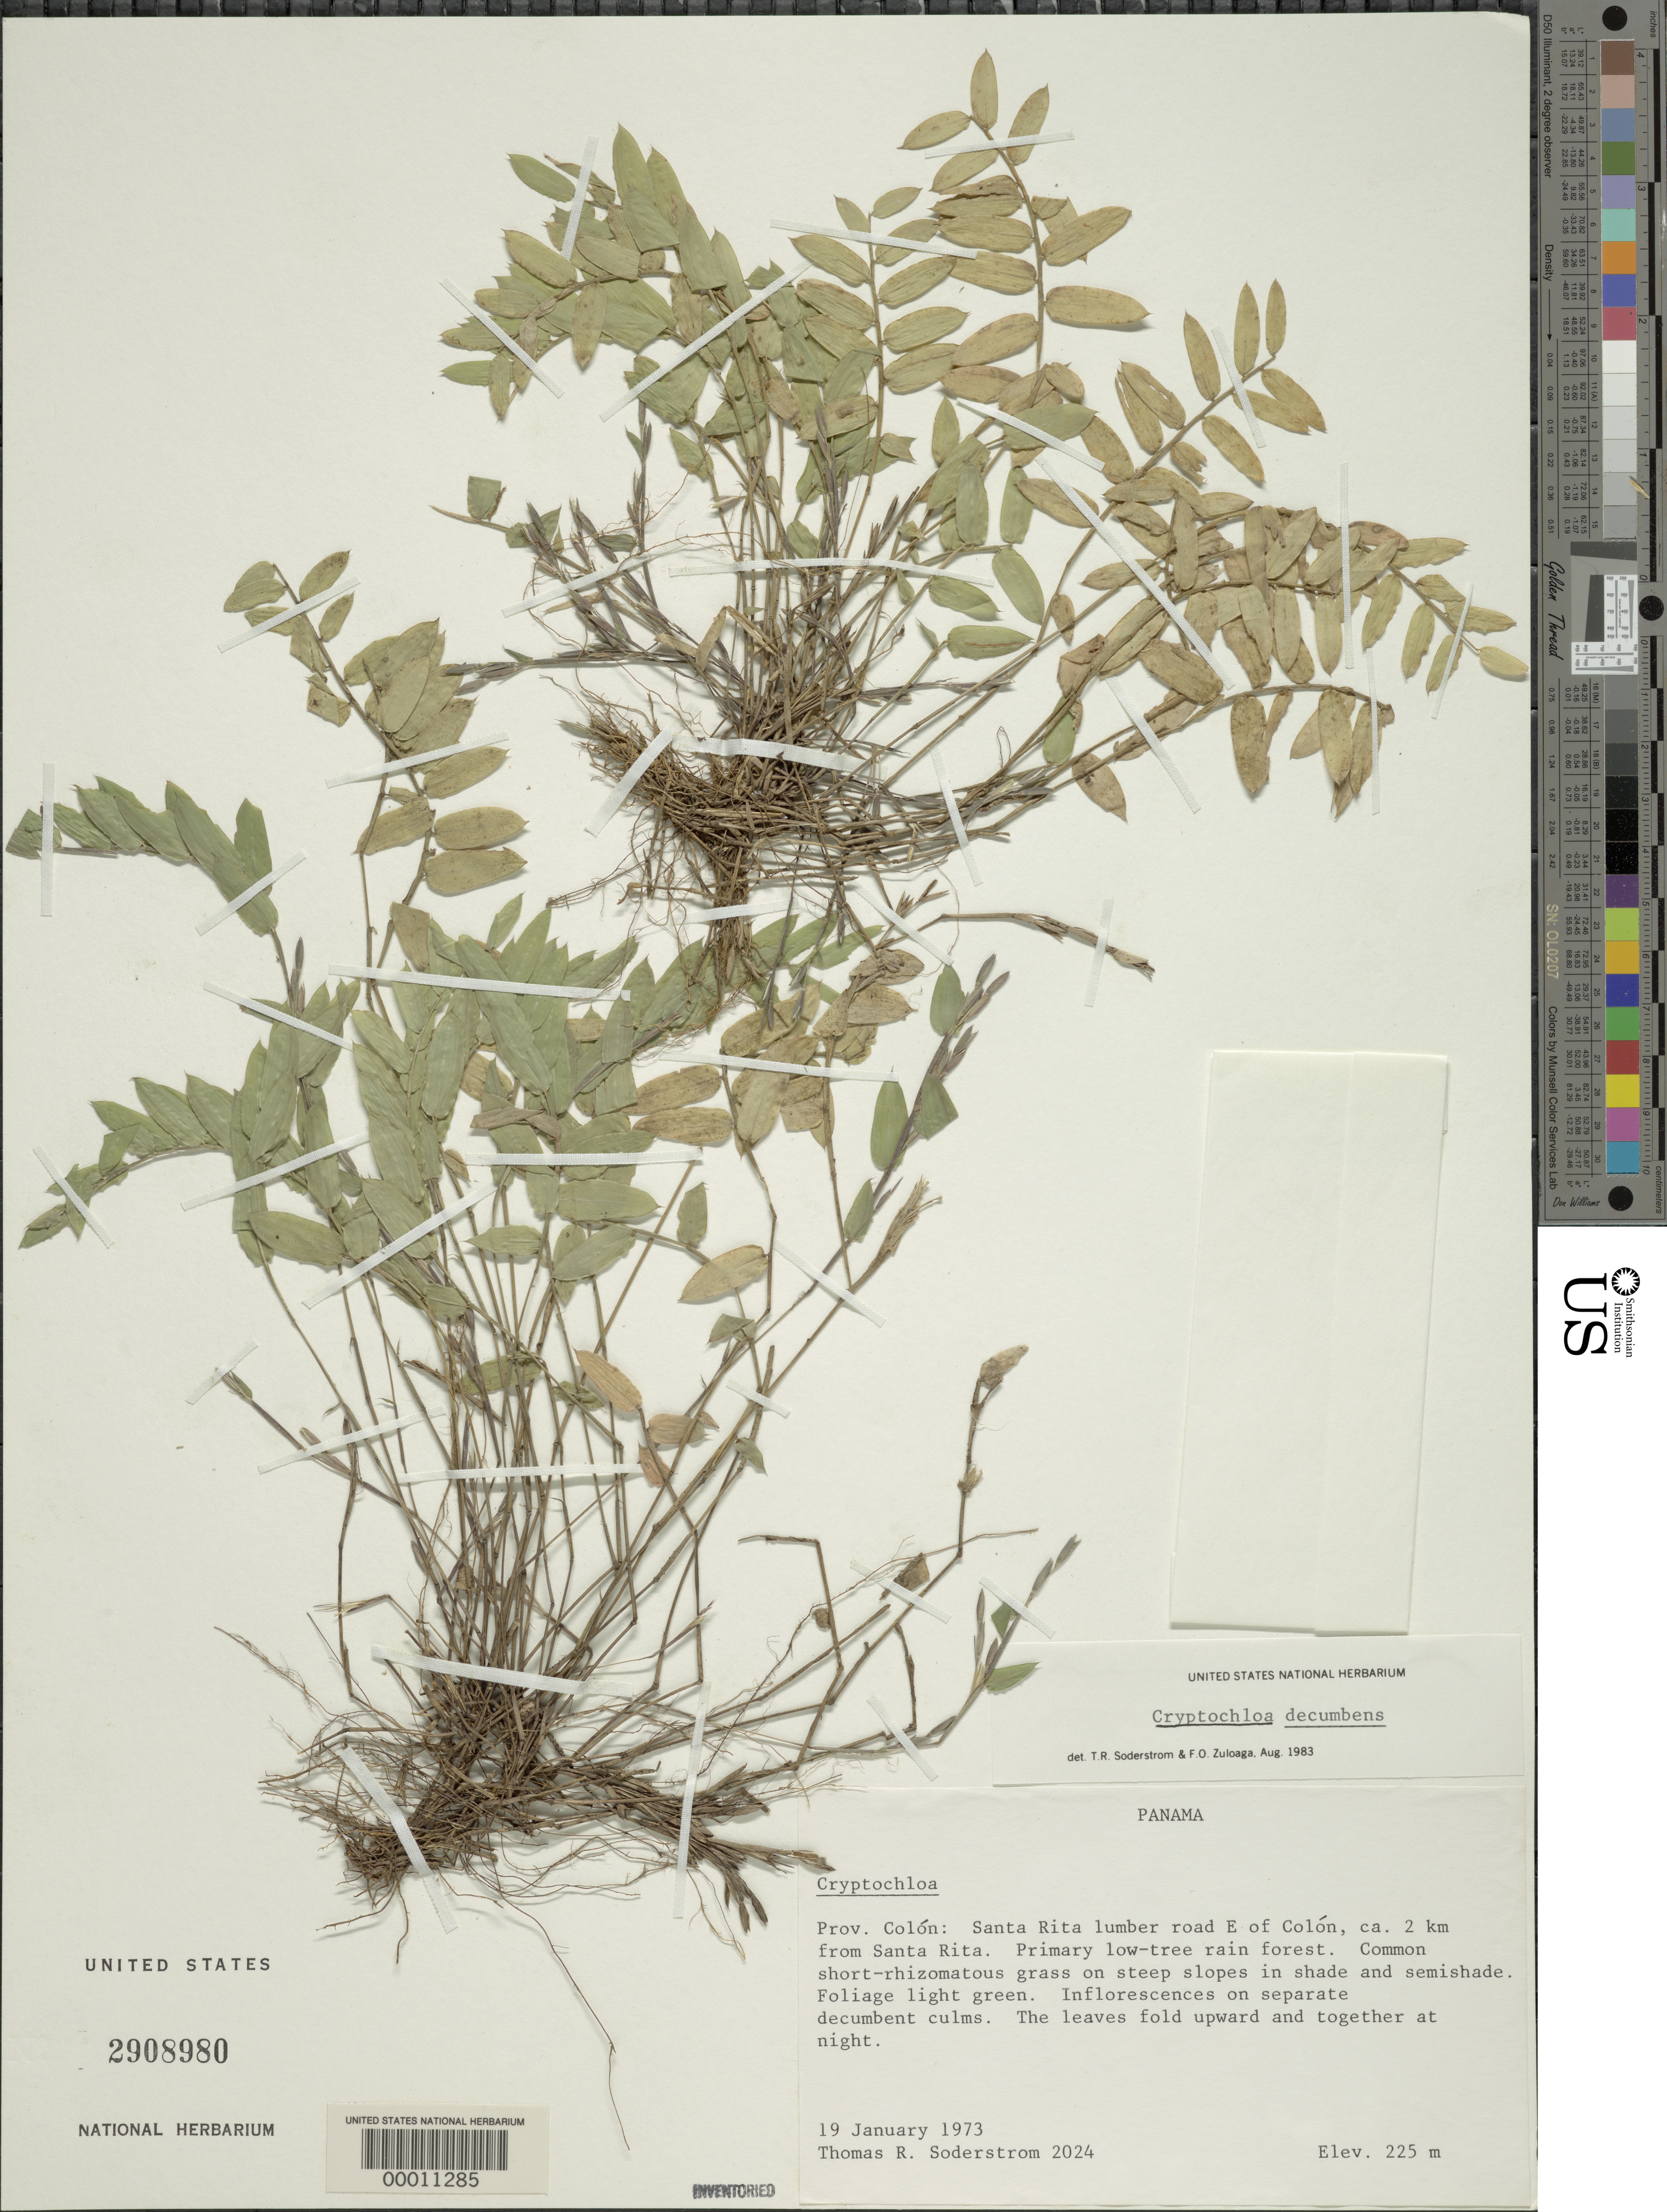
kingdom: Plantae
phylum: Tracheophyta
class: Liliopsida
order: Poales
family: Poaceae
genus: Cryptochloa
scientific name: Cryptochloa decumbens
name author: Soderstr. & Zuloaga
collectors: T. R. Soderstrom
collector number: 2024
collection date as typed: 19 Jan 1973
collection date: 1973-01-19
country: Panama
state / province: Colón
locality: Santa Rita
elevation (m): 225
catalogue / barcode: US 2908980